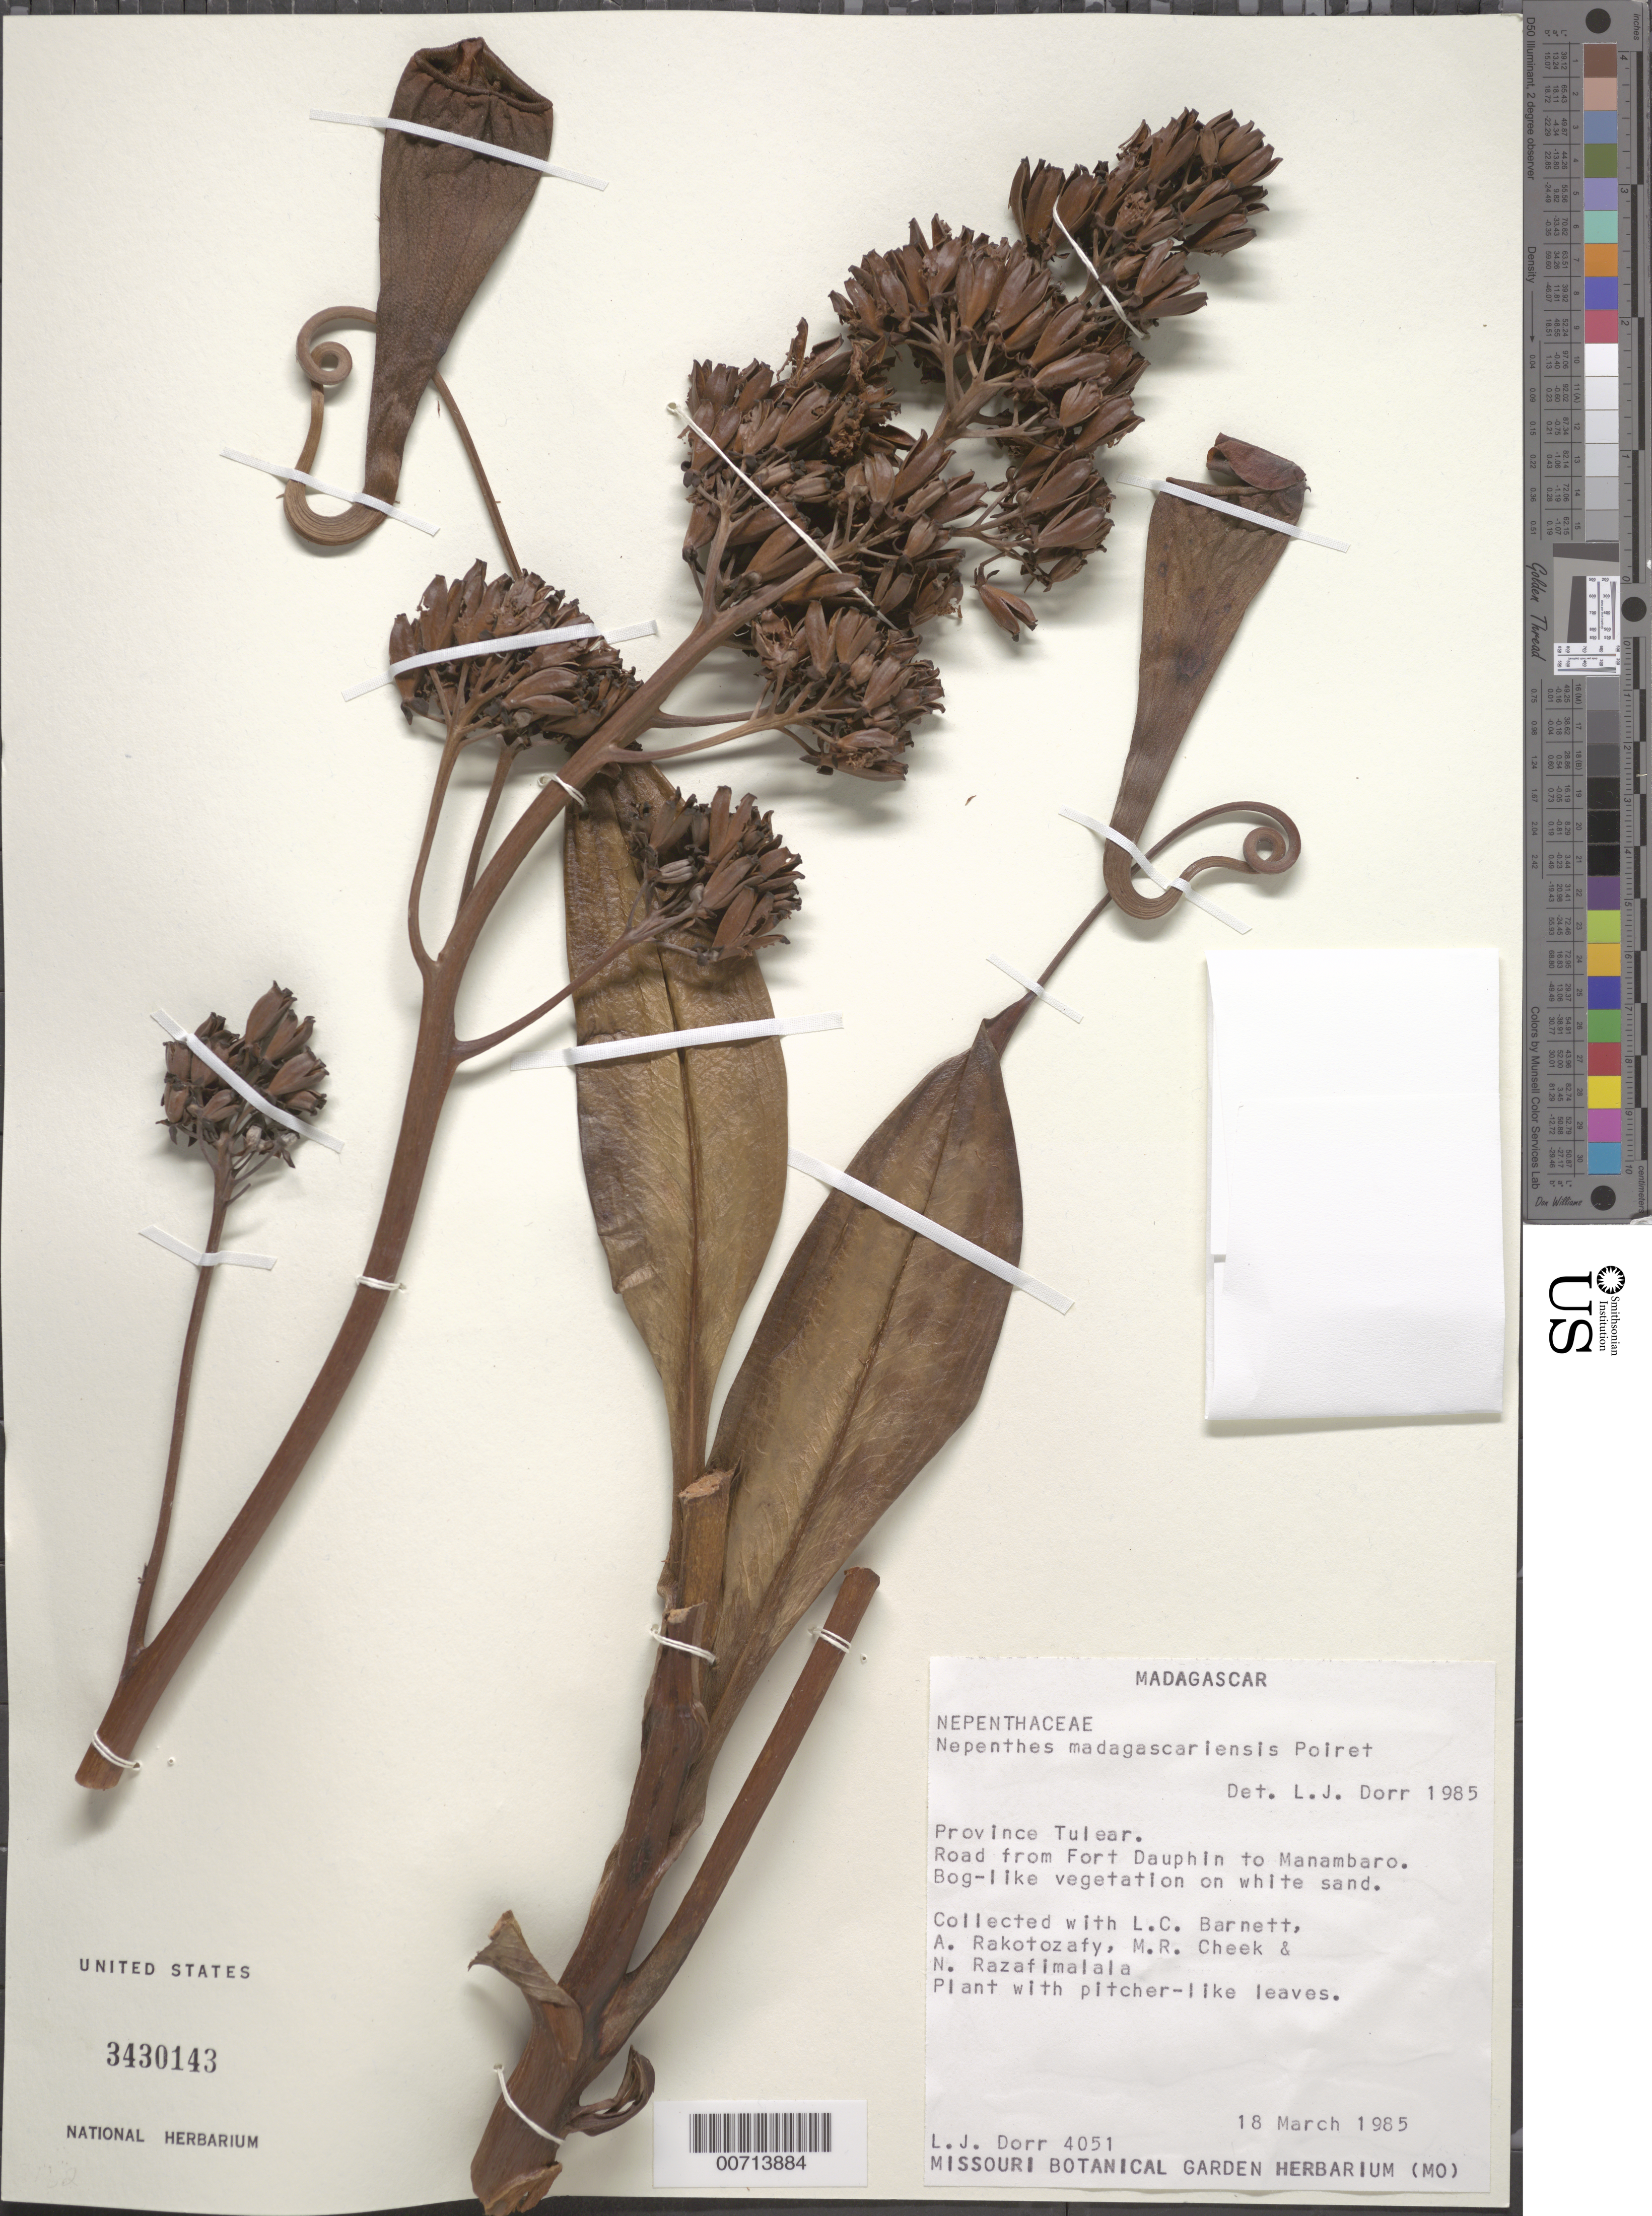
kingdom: Plantae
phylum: Tracheophyta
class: Magnoliopsida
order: Caryophyllales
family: Nepenthaceae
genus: Nepenthes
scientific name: Nepenthes madagascariensis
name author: Poir.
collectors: L. J. Dorr, L. C. Barnett, A. Rakotozafy, M. Cheek & N. Razafimalala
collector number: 4051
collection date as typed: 18 Mar 1985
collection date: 1985-03-18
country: Madagascar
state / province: Anosy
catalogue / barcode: US 3430143